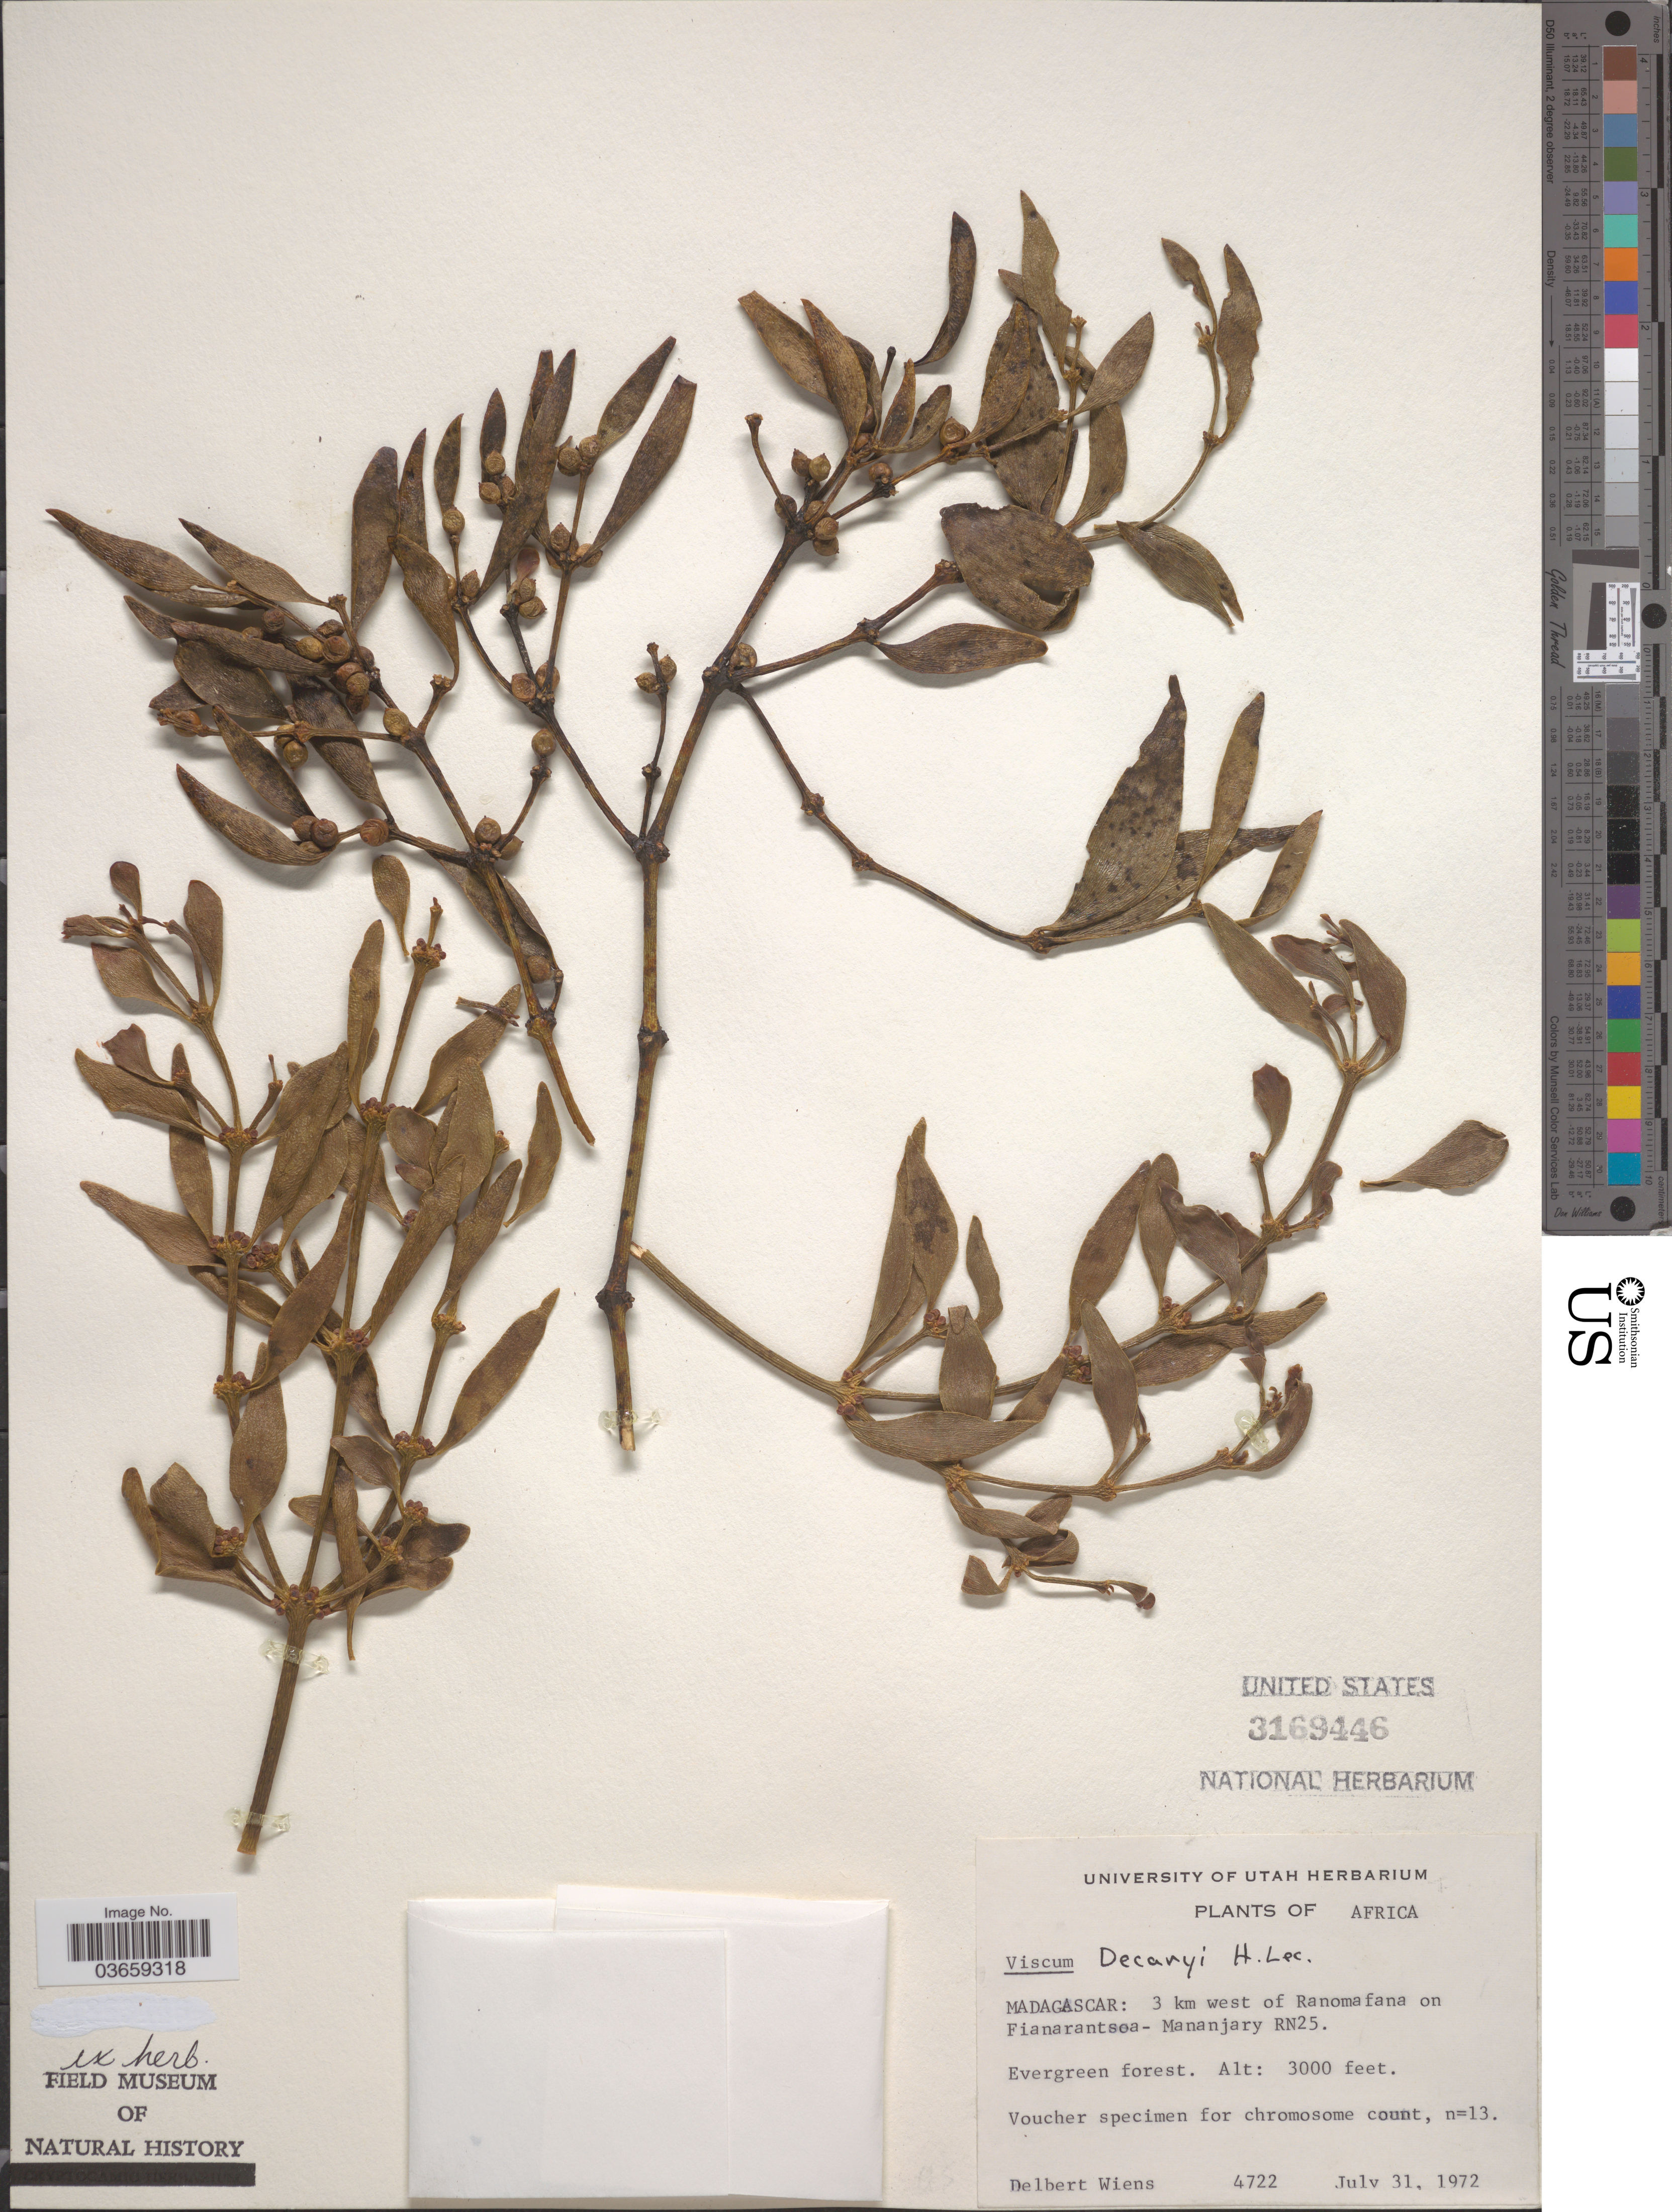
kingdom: Plantae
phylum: Tracheophyta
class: Magnoliopsida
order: Santalales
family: Viscaceae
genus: Viscum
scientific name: Viscum decaryi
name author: Lecomte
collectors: D. Wiens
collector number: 4722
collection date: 1972-07-31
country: Madagascar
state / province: Vatovavy Fitovinany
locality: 3 km west of Ranomafana on Fianarantsoa - Mananjary RN25.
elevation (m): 914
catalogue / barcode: US 3169446